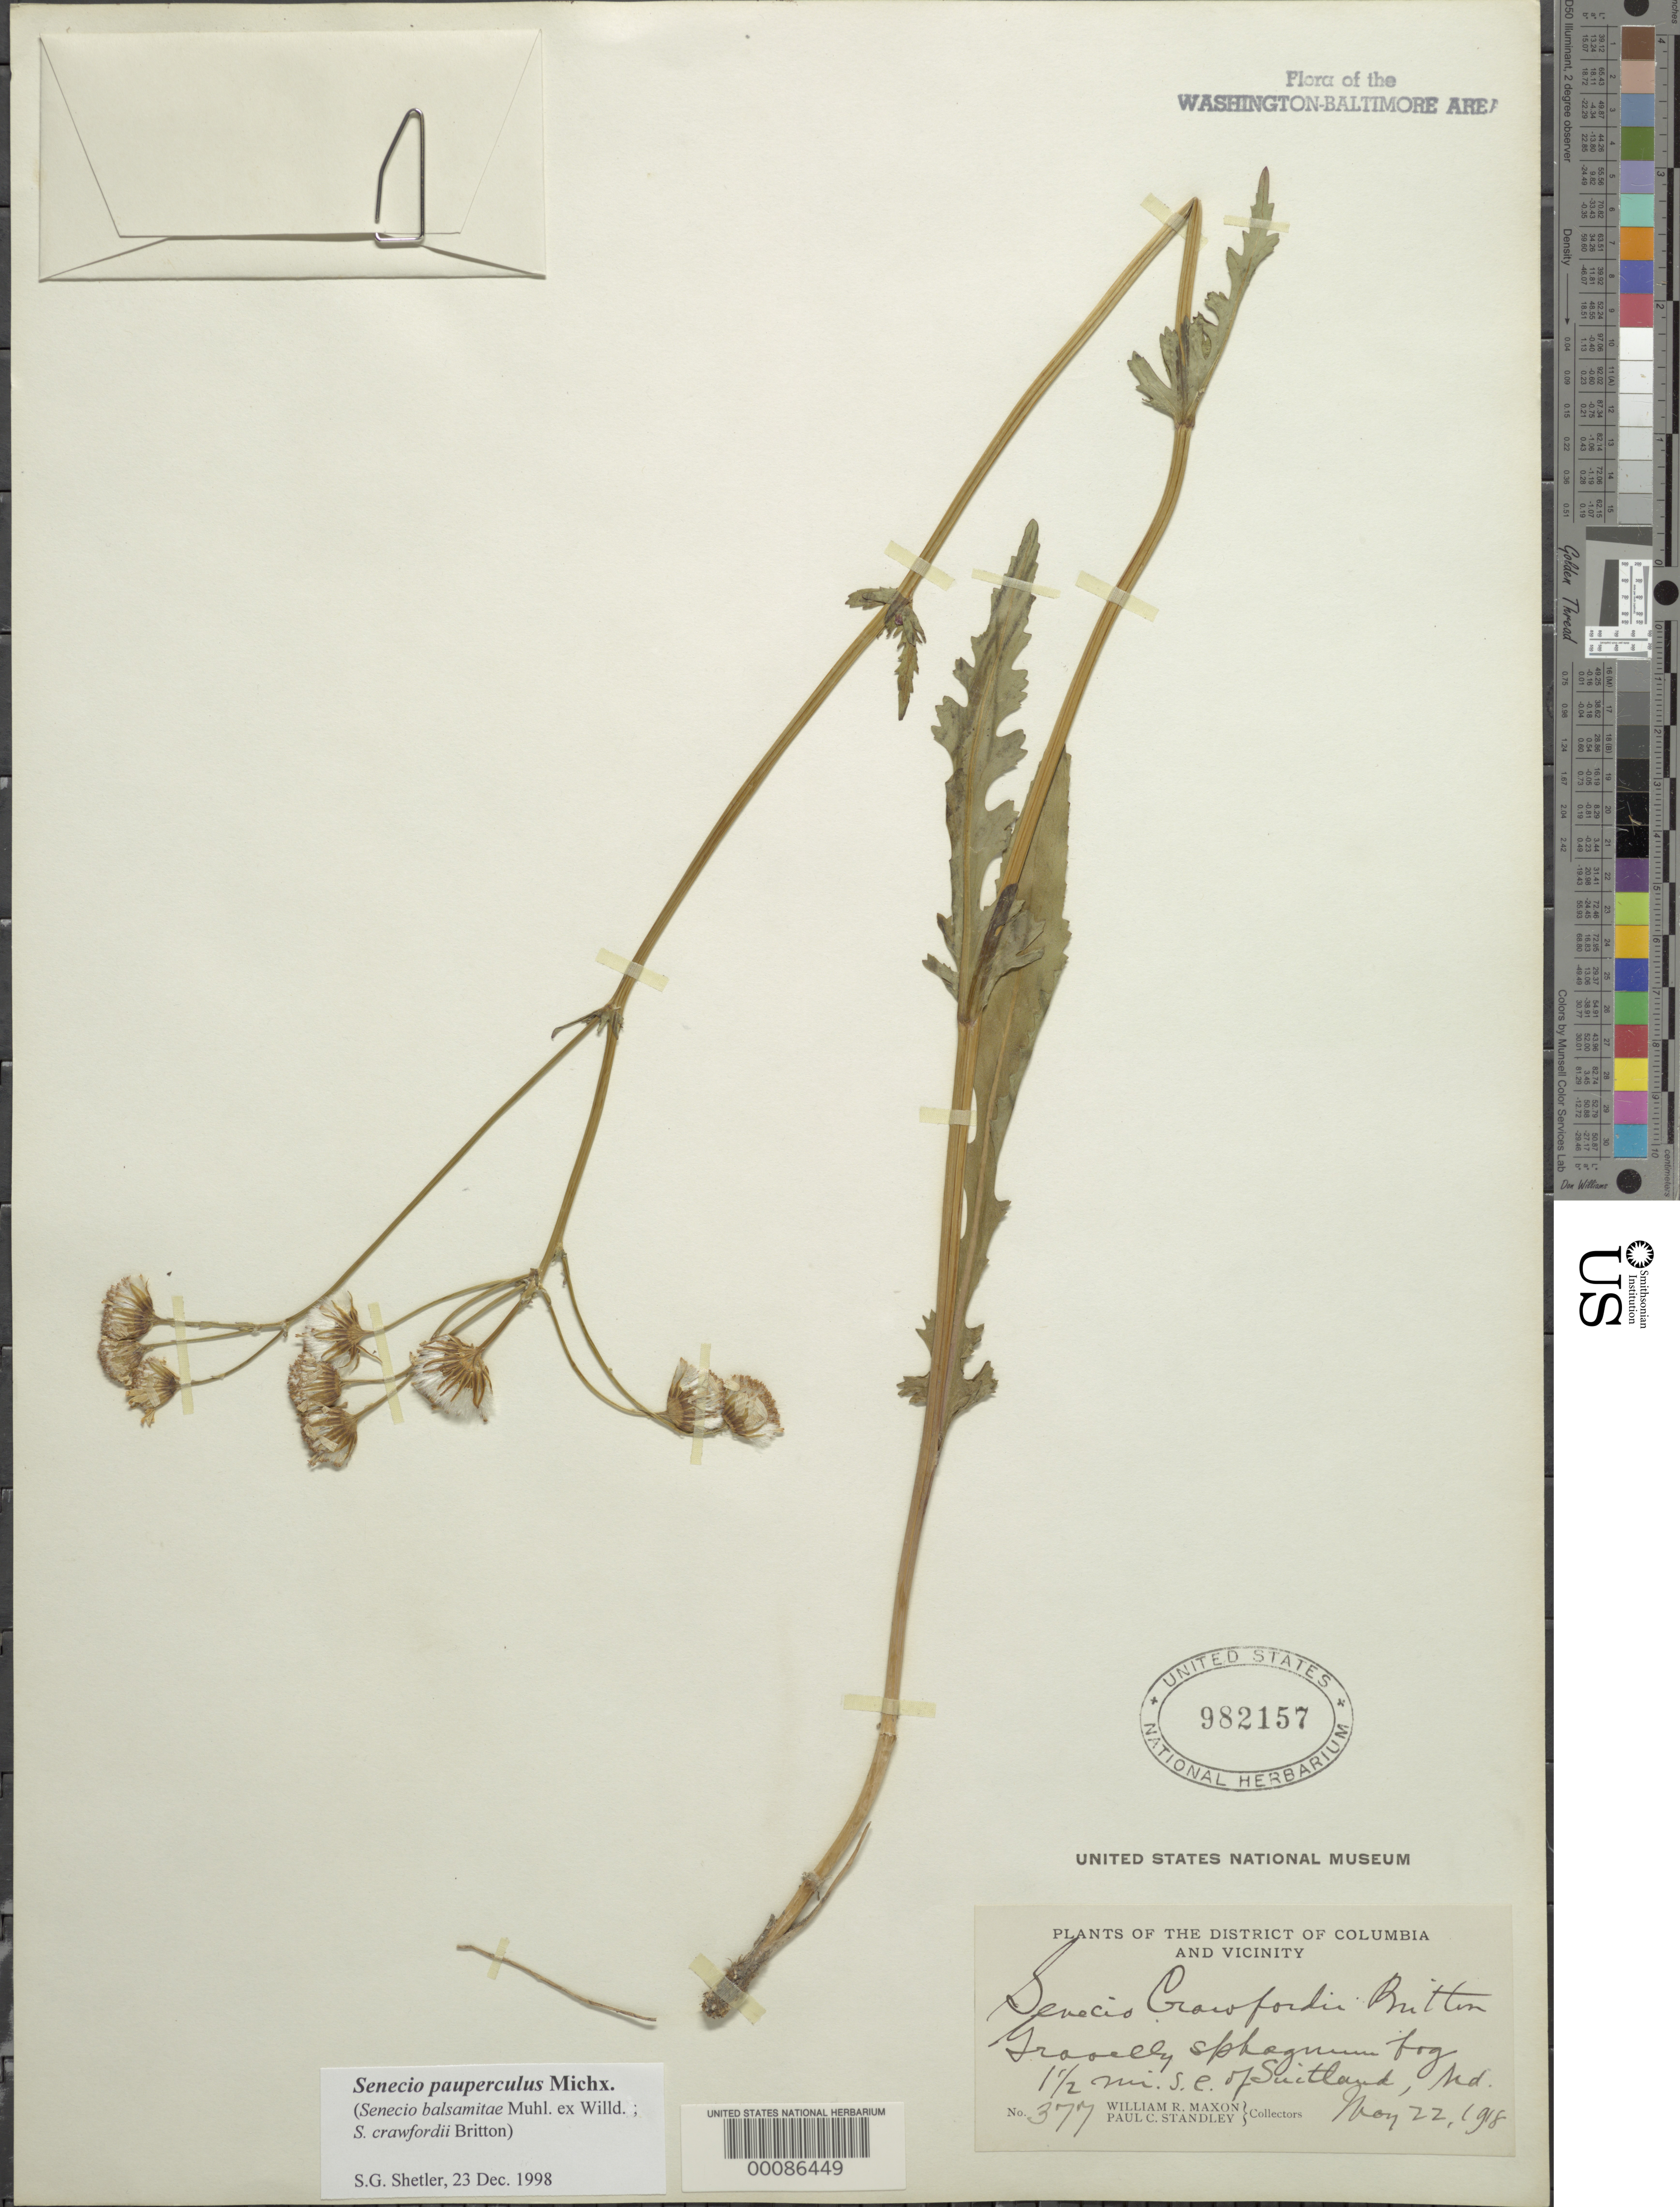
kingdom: Plantae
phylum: Tracheophyta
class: Magnoliopsida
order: Asterales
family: Asteraceae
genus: Packera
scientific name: Packera paupercula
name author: (Michx.) Á. Löve & D. Löve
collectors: W. R. Maxon & P. C. Standley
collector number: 377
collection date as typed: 22 May 1918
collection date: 1918-05-22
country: United States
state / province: Maryland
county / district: Prince George's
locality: SE of Suitland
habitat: Bog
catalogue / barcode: US 982157